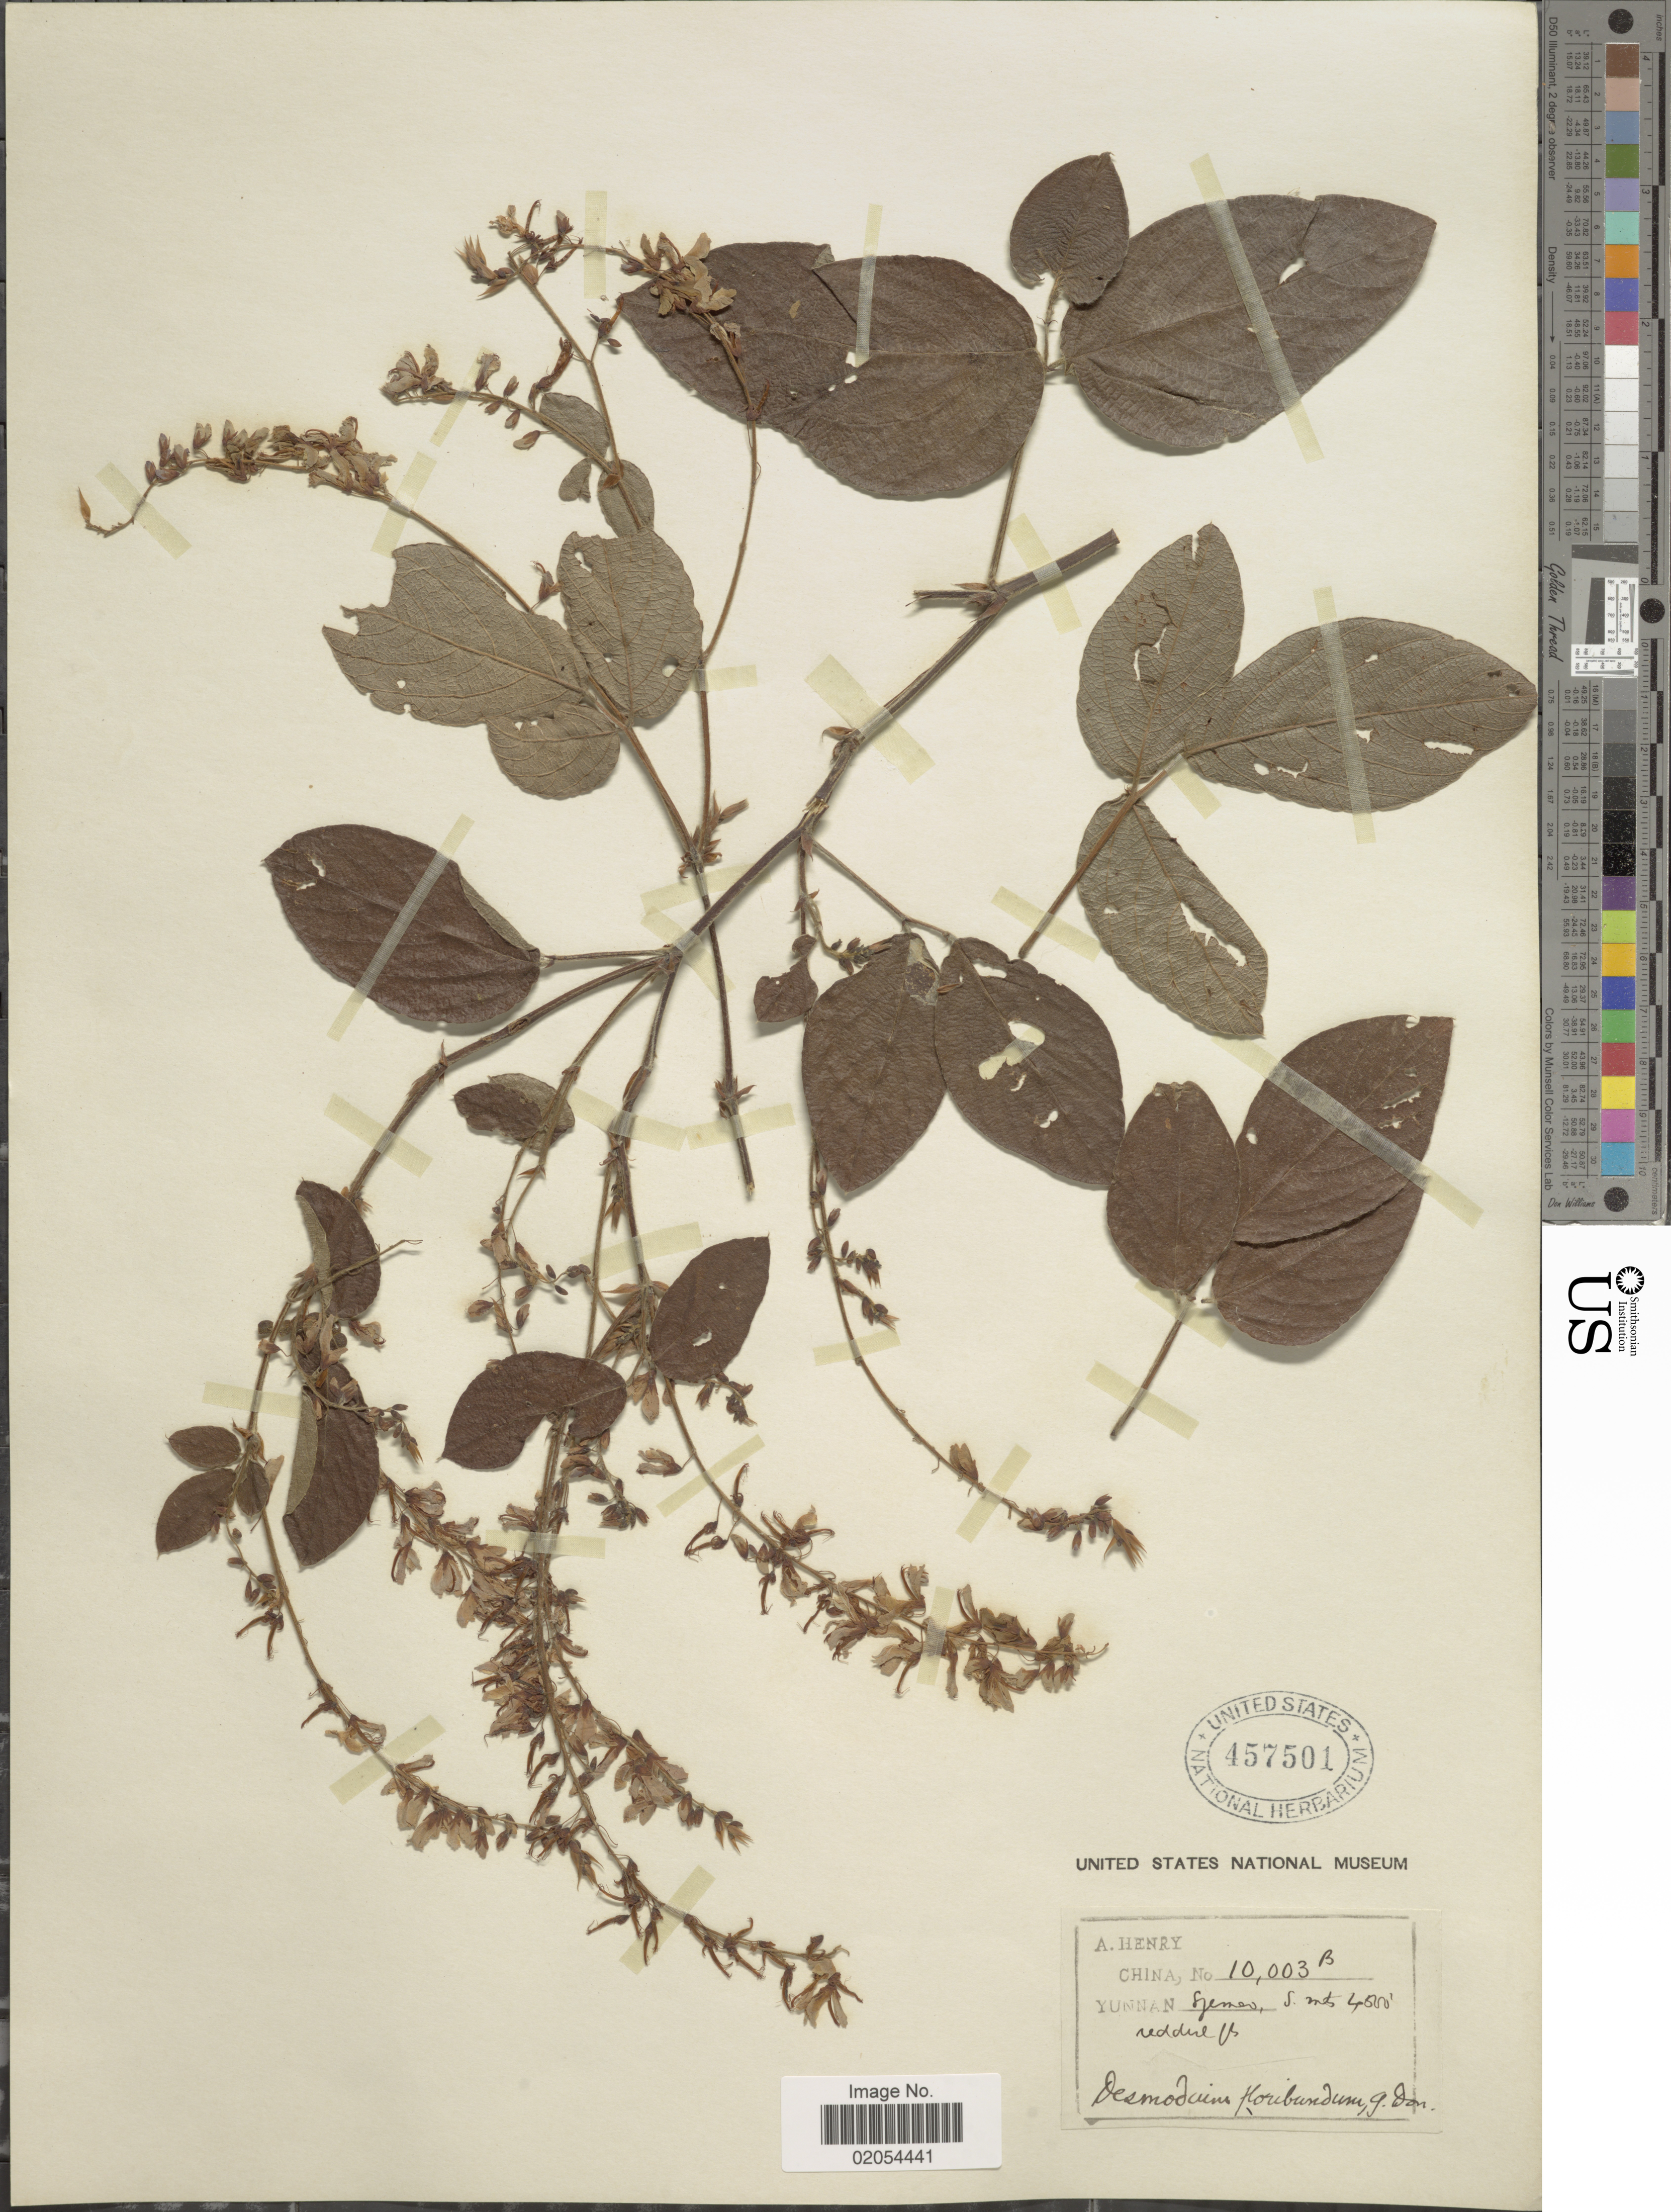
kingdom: Plantae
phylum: Tracheophyta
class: Magnoliopsida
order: Fabales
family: Fabaceae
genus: Ototropis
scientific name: Ototropis multiflora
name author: (DC.) H. Ohashi & K. Ohashi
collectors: A. Henry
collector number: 10003 B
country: China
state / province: Yunnan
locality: Sjemes, S. Mts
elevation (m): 1219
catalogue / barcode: US 457501